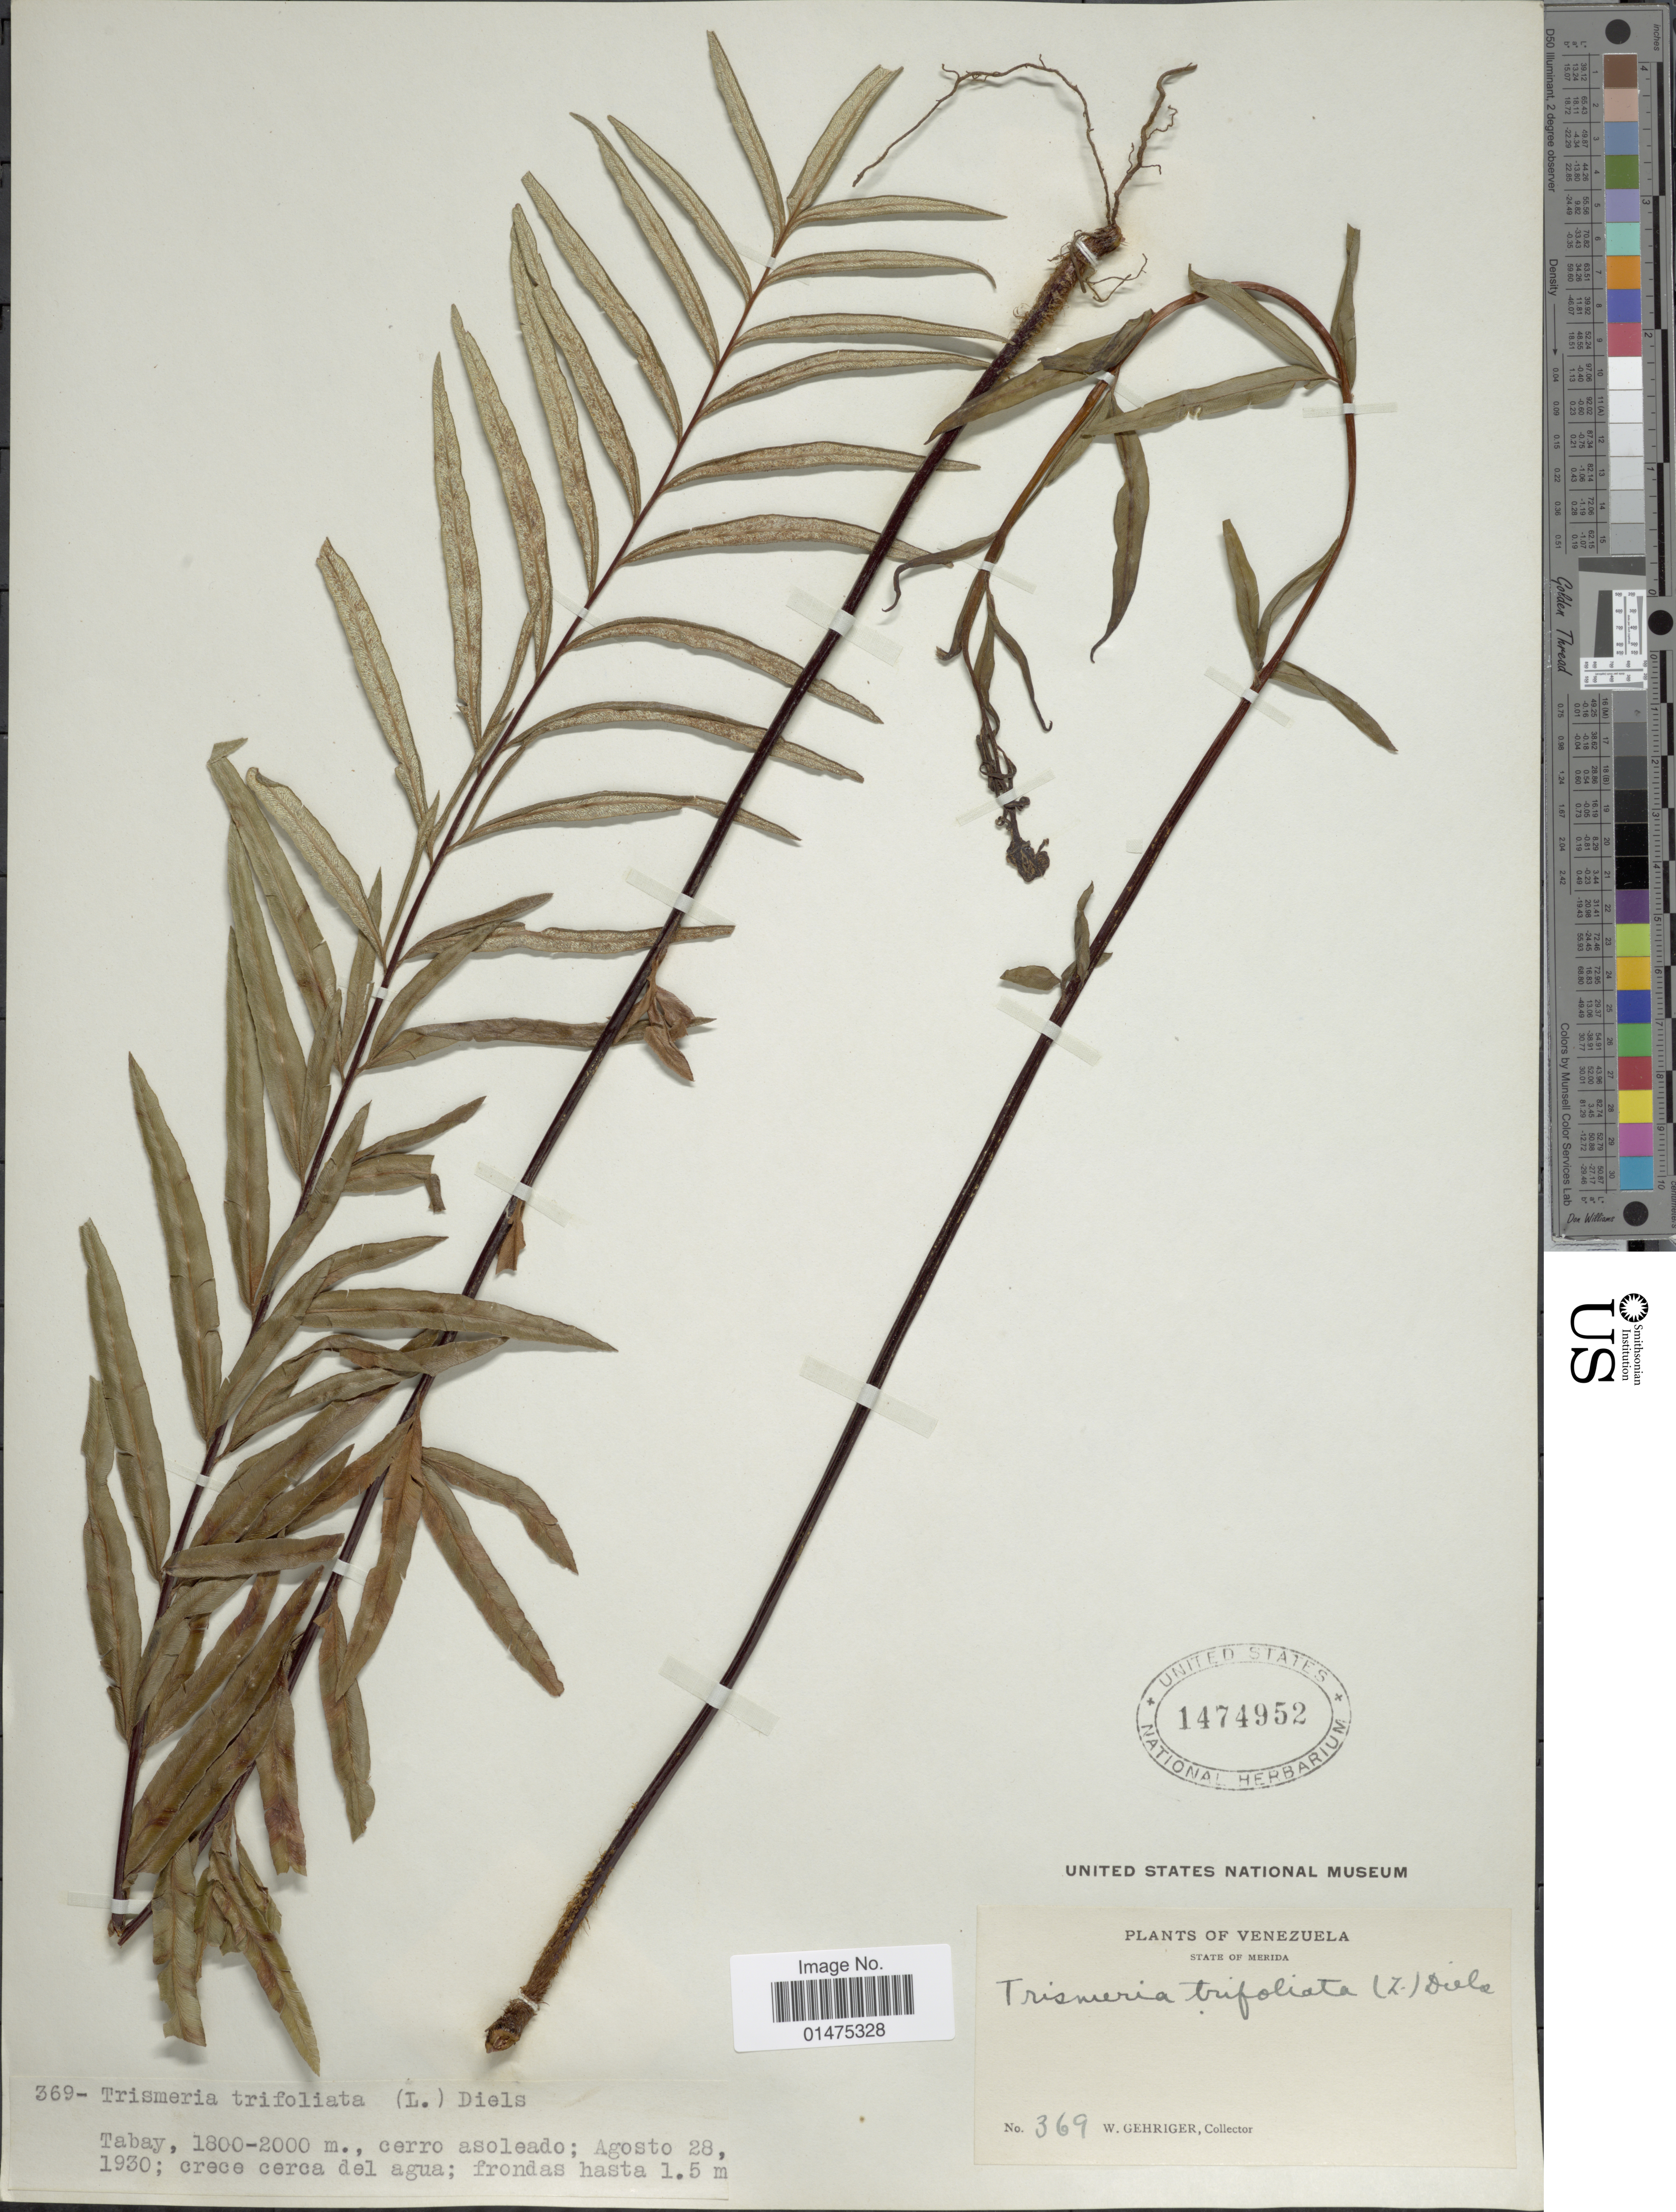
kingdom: Plantae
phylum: Tracheophyta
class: Polypodiopsida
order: Polypodiales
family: Pteridaceae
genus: Pityrogramma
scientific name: Pityrogramma trifoliata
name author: (L.) R.M. Tryon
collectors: W. Gehriger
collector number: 369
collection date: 1930-08-28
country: Venezuela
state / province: Mérida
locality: Taby, cerro asoleado, crece cerca del agua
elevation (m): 1800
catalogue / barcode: US 1474952